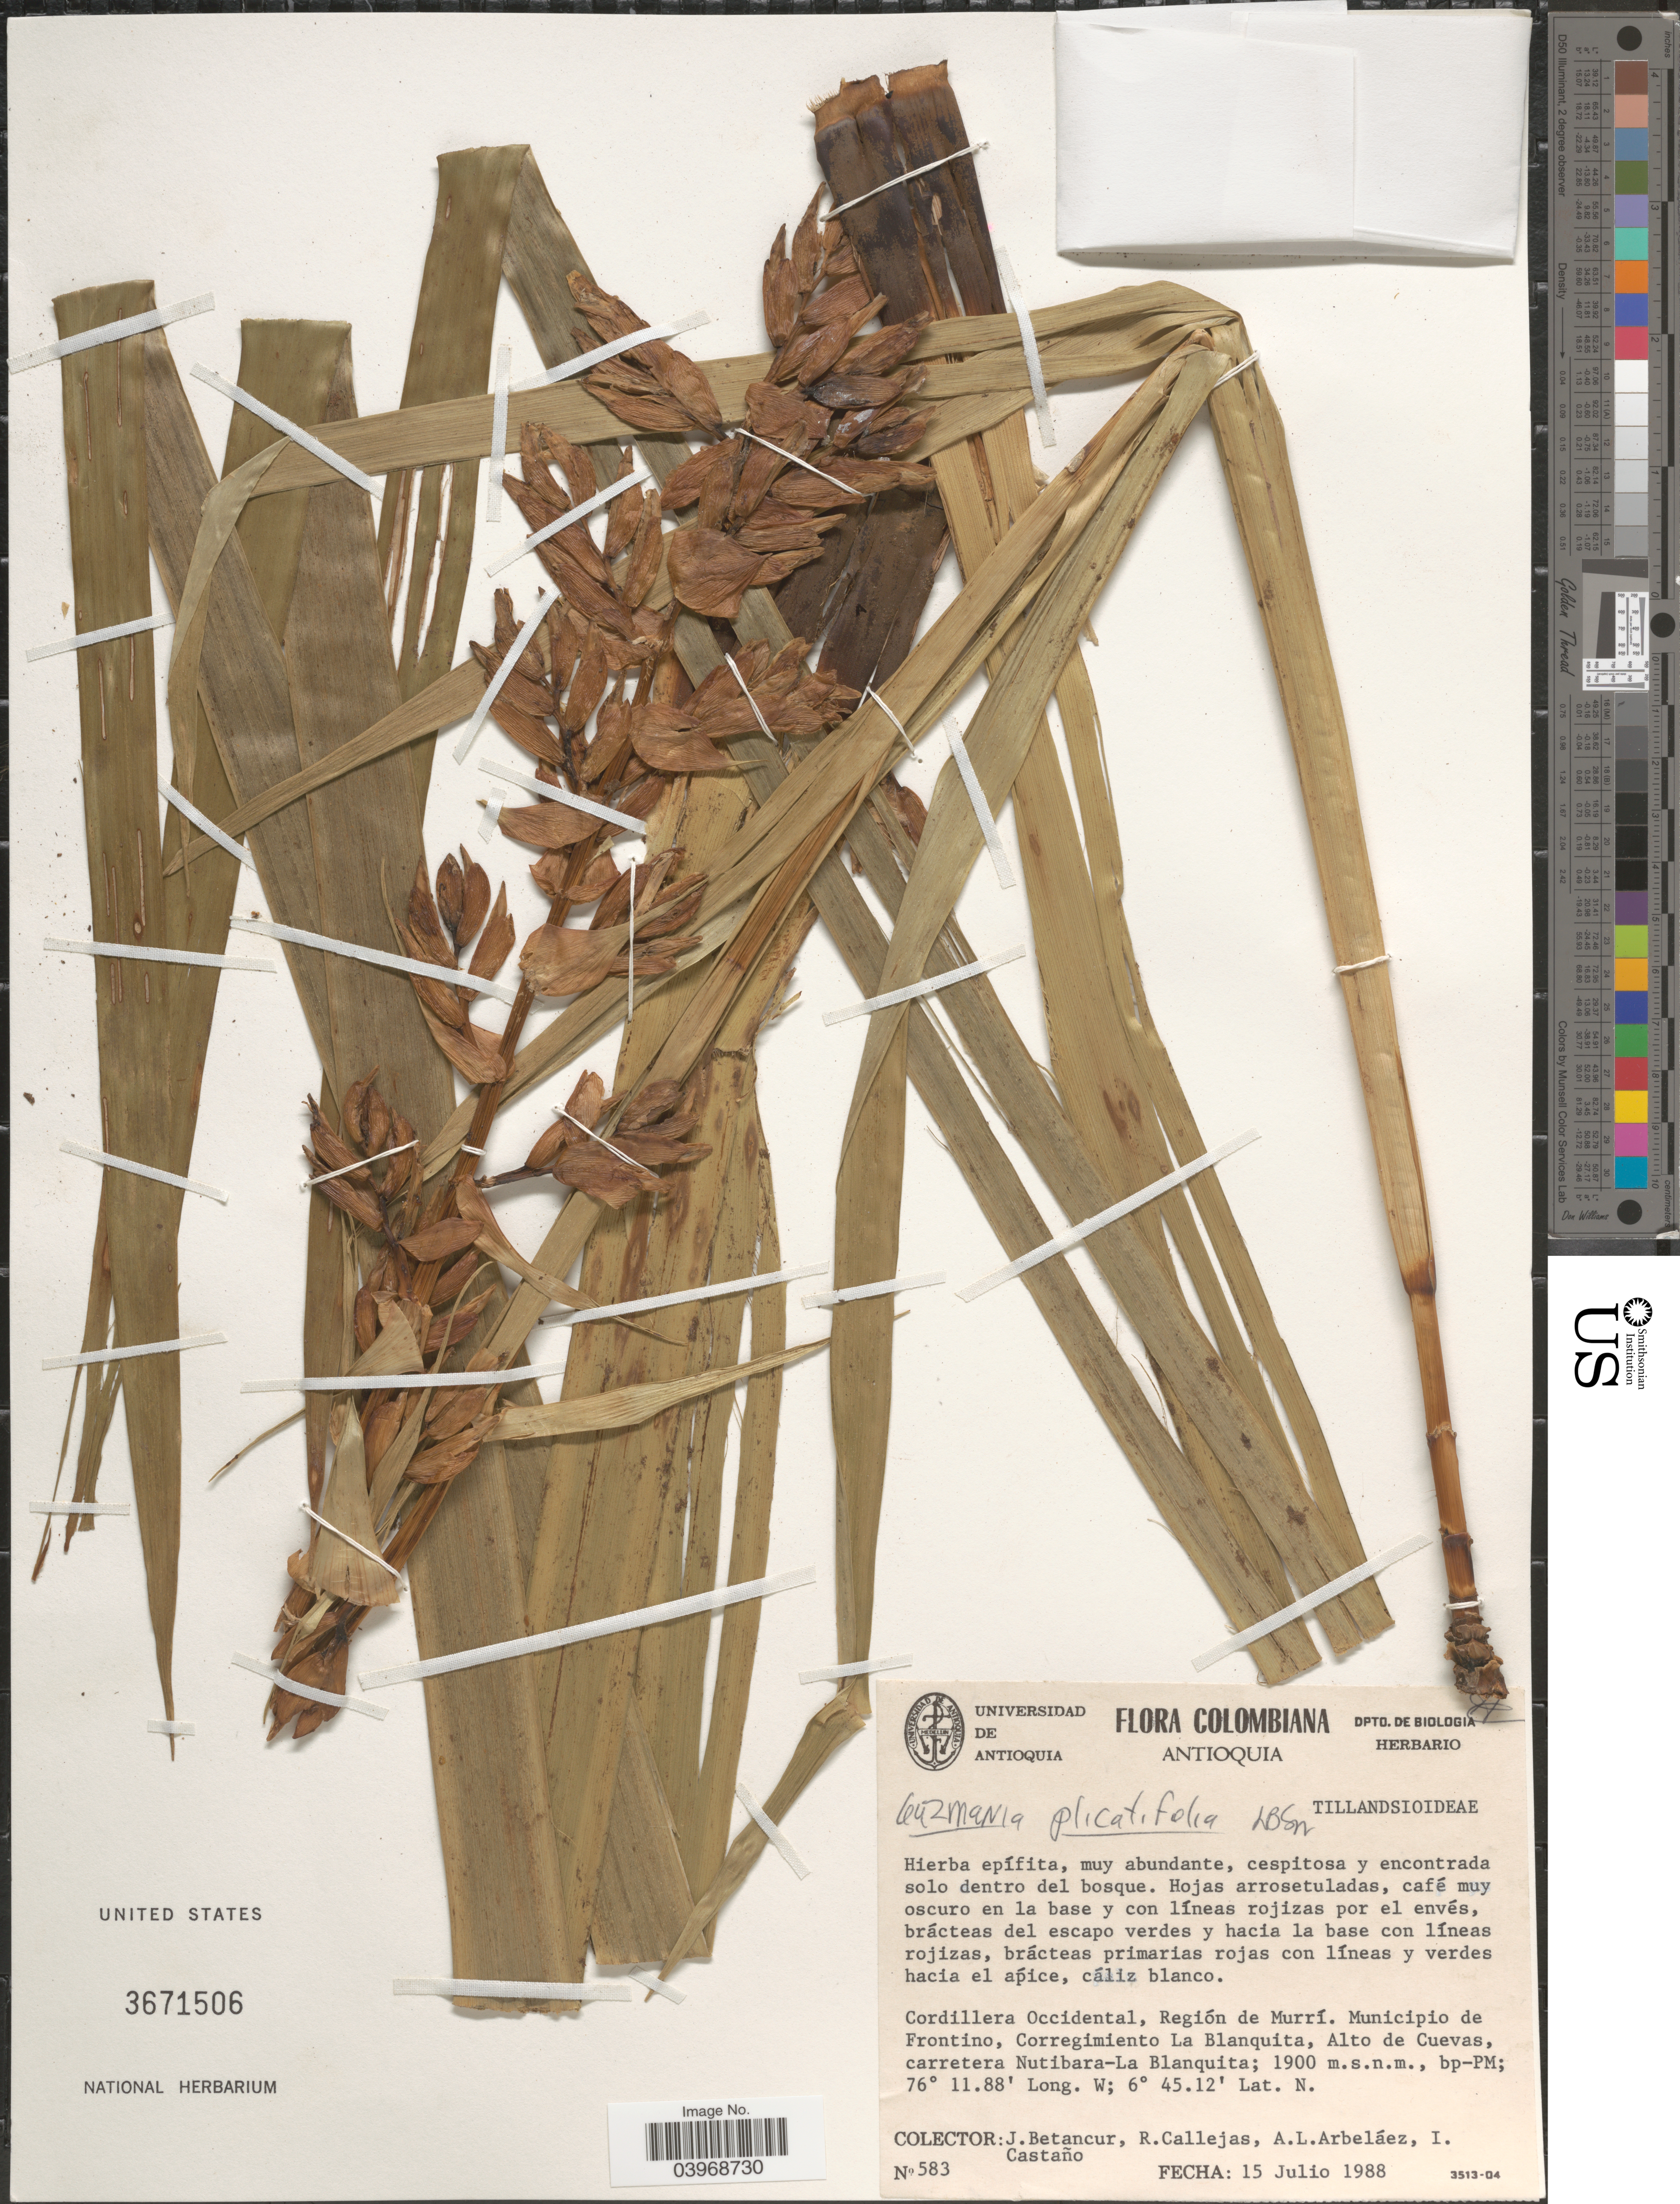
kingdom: Plantae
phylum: Tracheophyta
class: Liliopsida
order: Poales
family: Bromeliaceae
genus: Guzmania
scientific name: Guzmania plicatifolia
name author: L.B. Sm.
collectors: J. Betancur, R. Callejas, A. Arbeláez Alvarez & I. Castaño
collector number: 583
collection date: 1988-07-15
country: Colombia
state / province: Antioquia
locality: Cordillera Occidental, Región de Murrí. Municipio de Frontino, Corregimiento La Blanquita, Alto de Cuevas, carretera Nutibara-La Blanquita.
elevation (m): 1900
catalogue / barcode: US 3671506